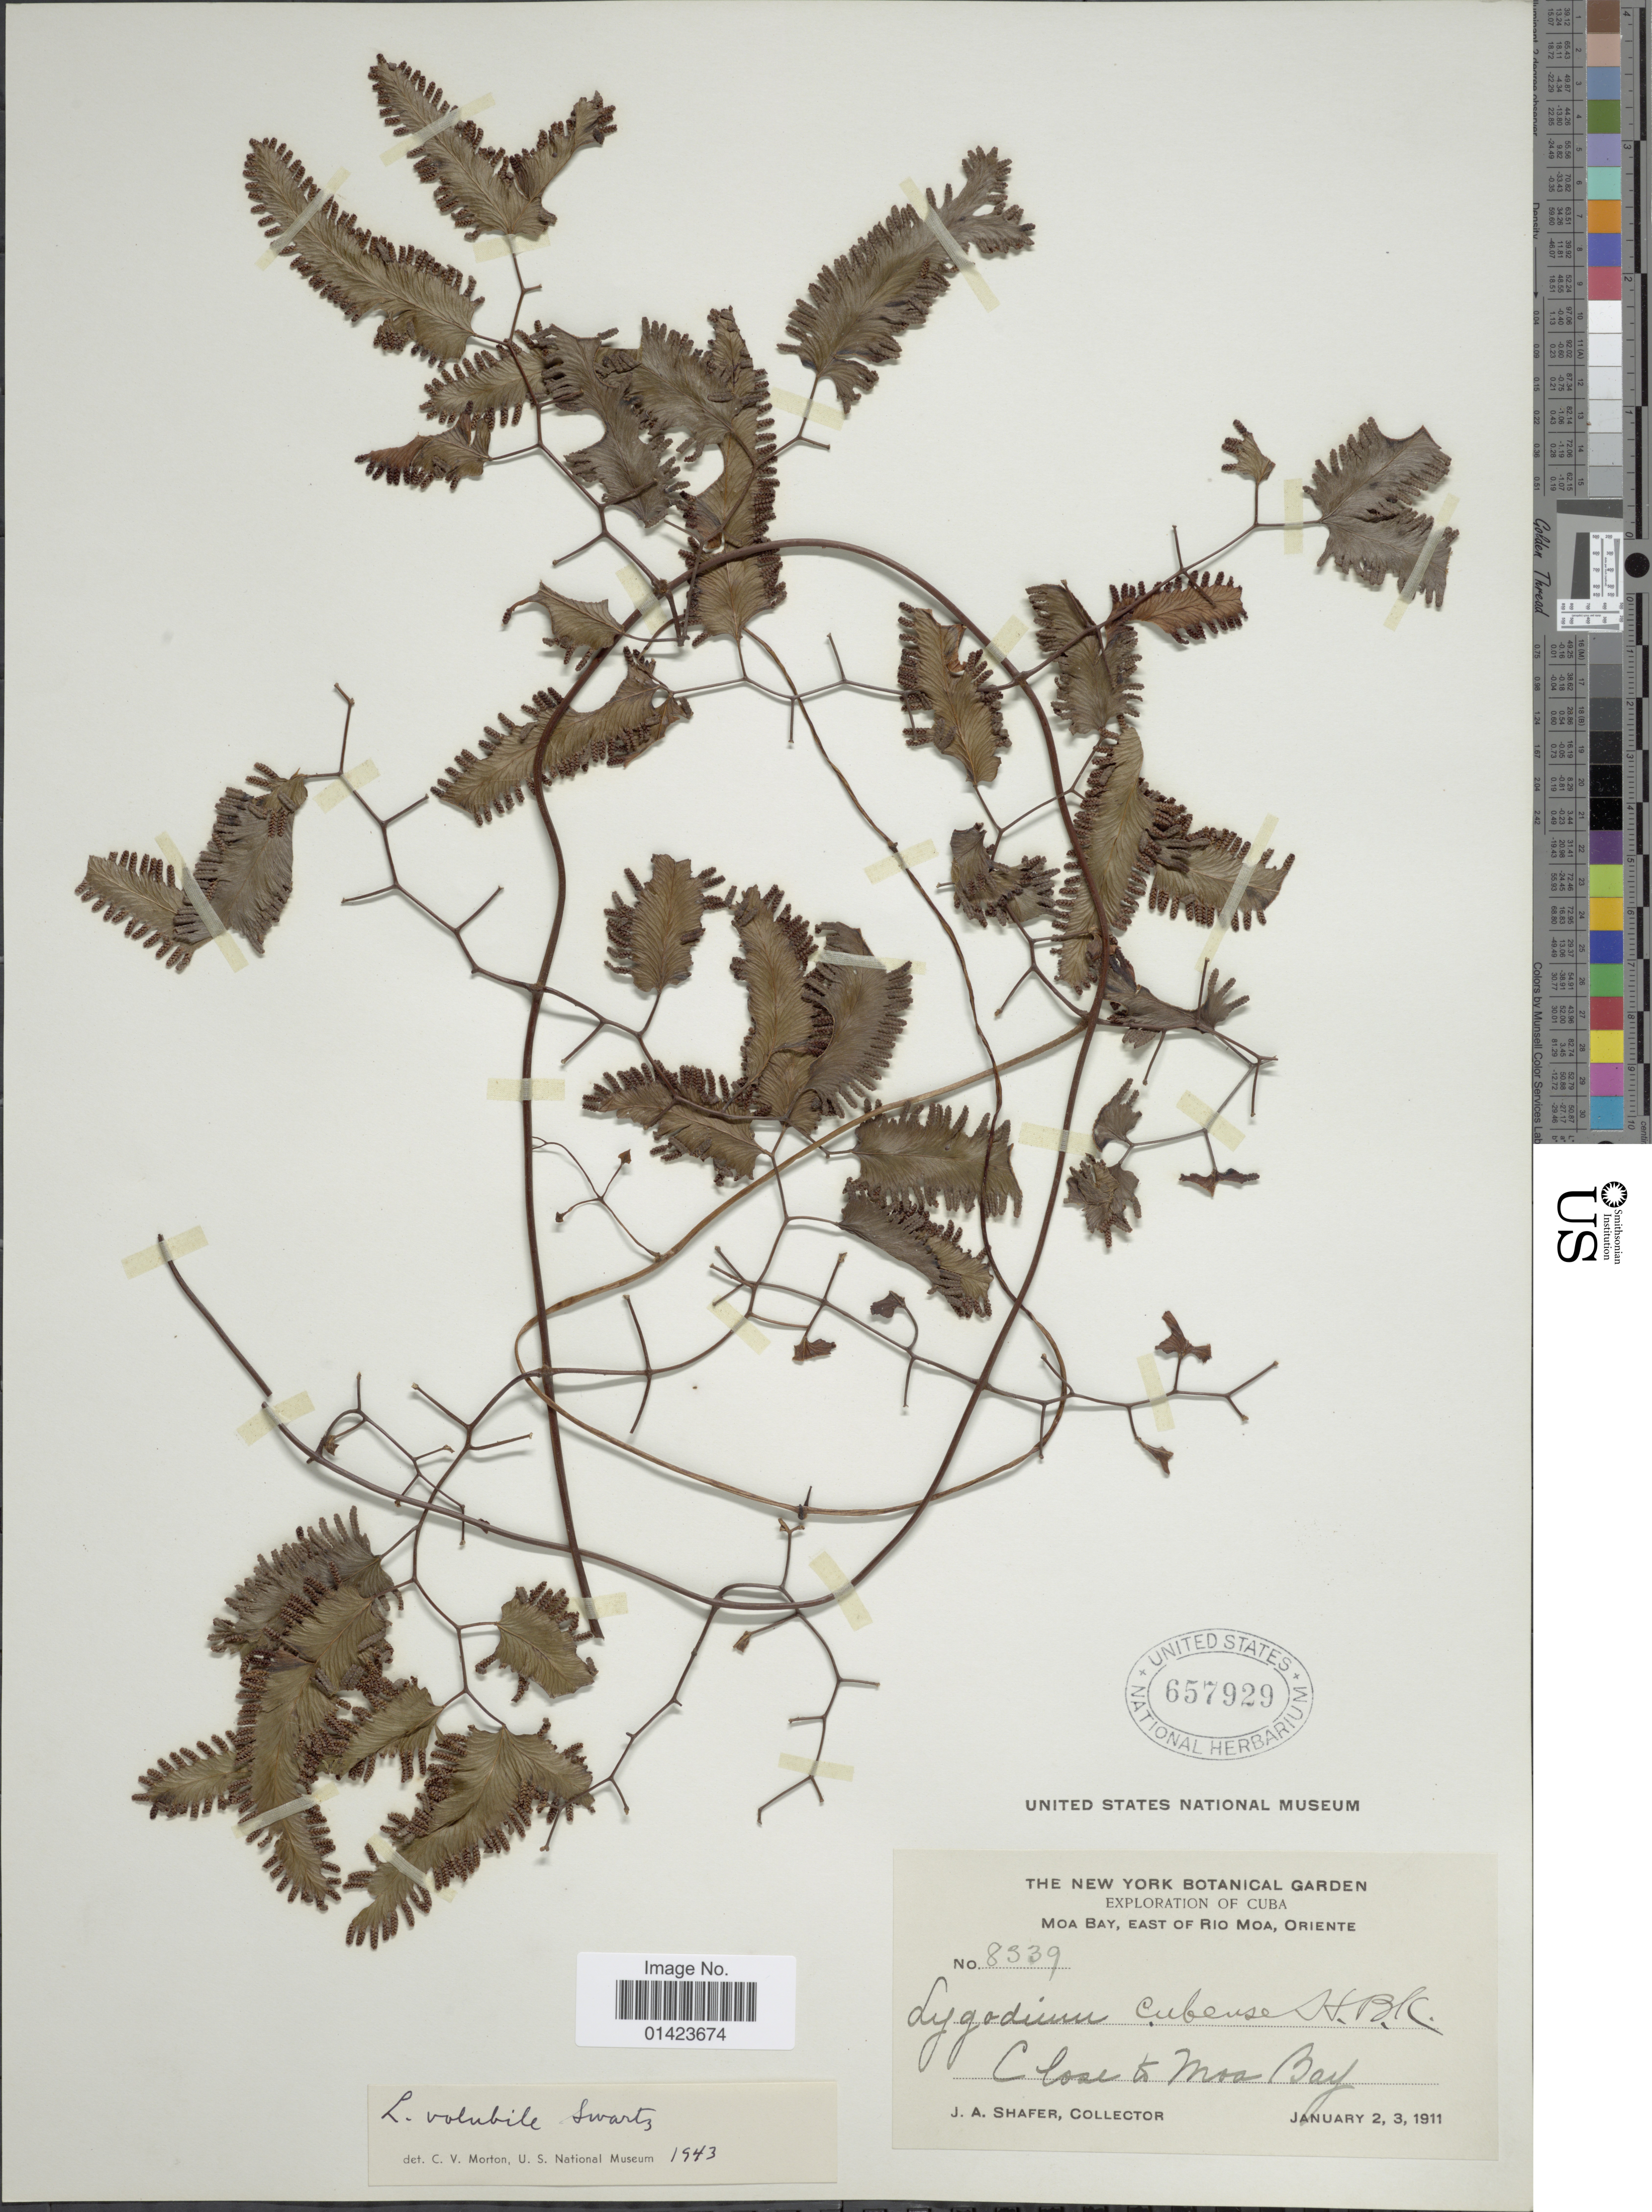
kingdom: Plantae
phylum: Tracheophyta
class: Polypodiopsida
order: Schizaeales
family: Lygodiaceae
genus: Lygodium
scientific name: Lygodium volubile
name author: Sw.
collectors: J. A. Shafer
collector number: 8339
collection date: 1911-01-02/1911-01-03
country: Cuba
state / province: Oriente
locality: Moa Bay, East of Rio Moa, Oriente, close to Moa Bay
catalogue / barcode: US 657929